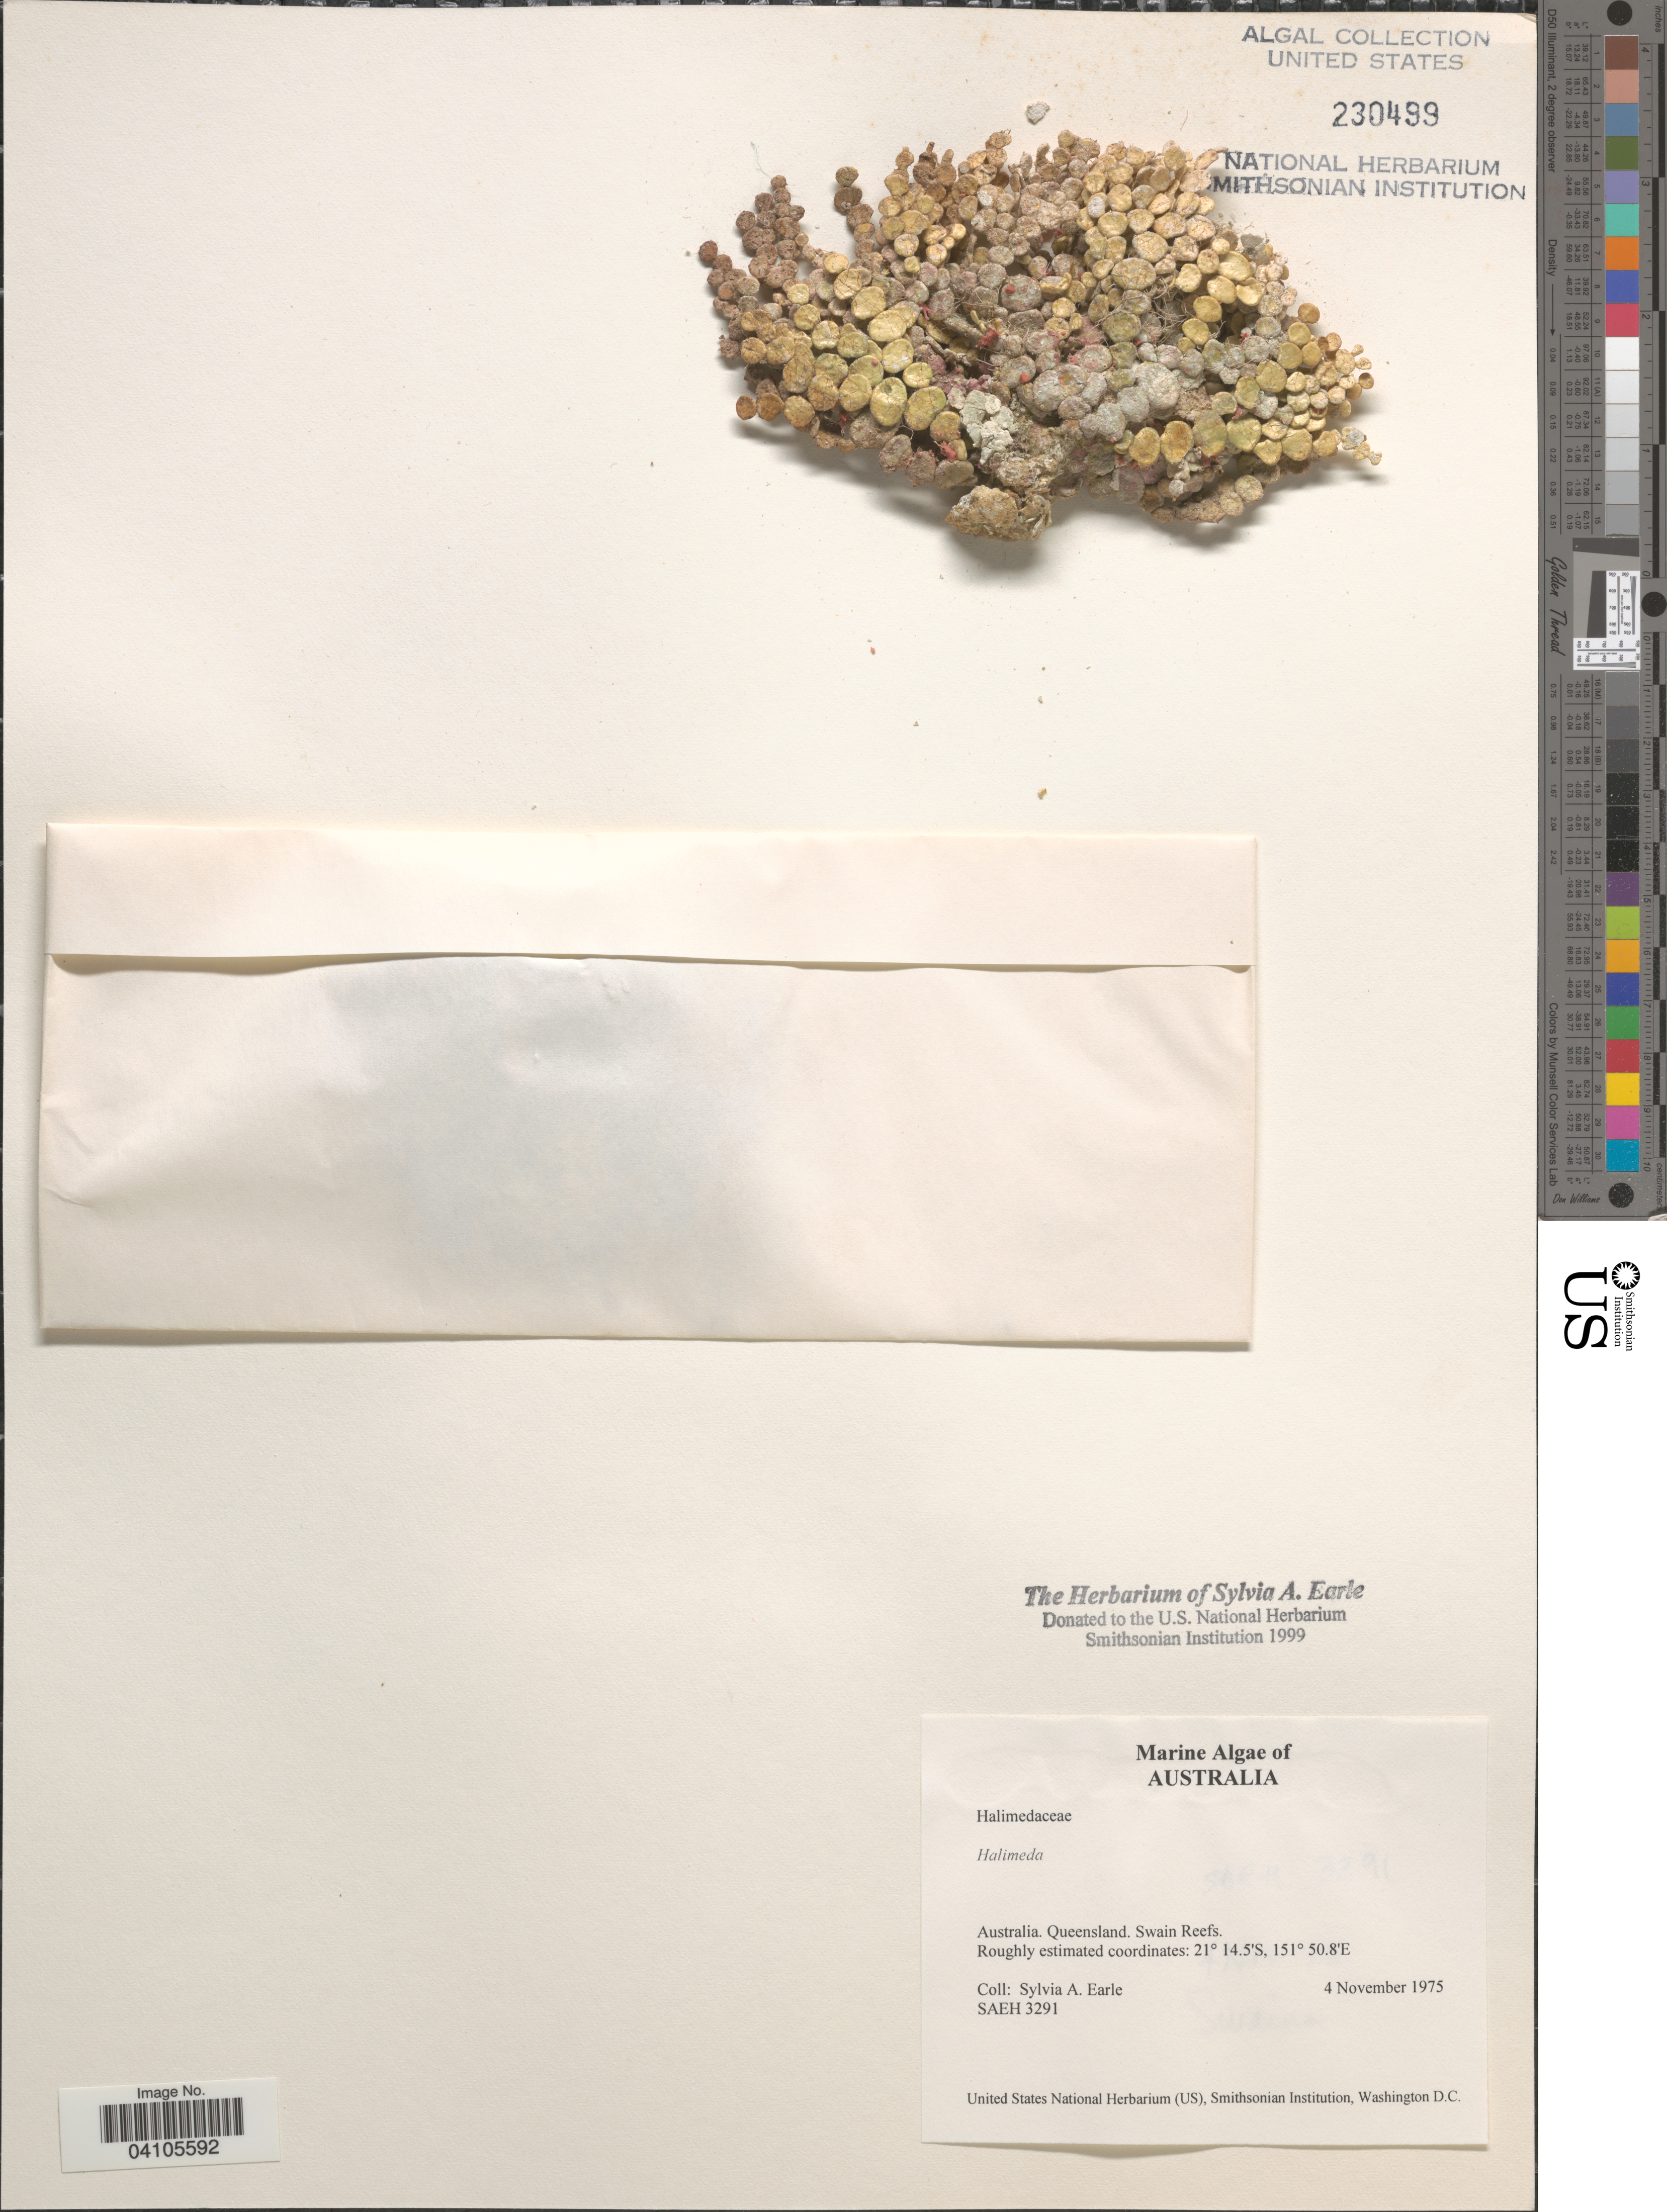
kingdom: Plantae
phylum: Chlorophyta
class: Ulvophyceae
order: Bryopsidales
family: Halimedaceae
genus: Halimeda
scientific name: Halimeda sp.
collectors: S. A. Earle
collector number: SAEH 3291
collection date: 1975-11-04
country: Australia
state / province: Queensland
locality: Swain Reefs.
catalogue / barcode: US 230499